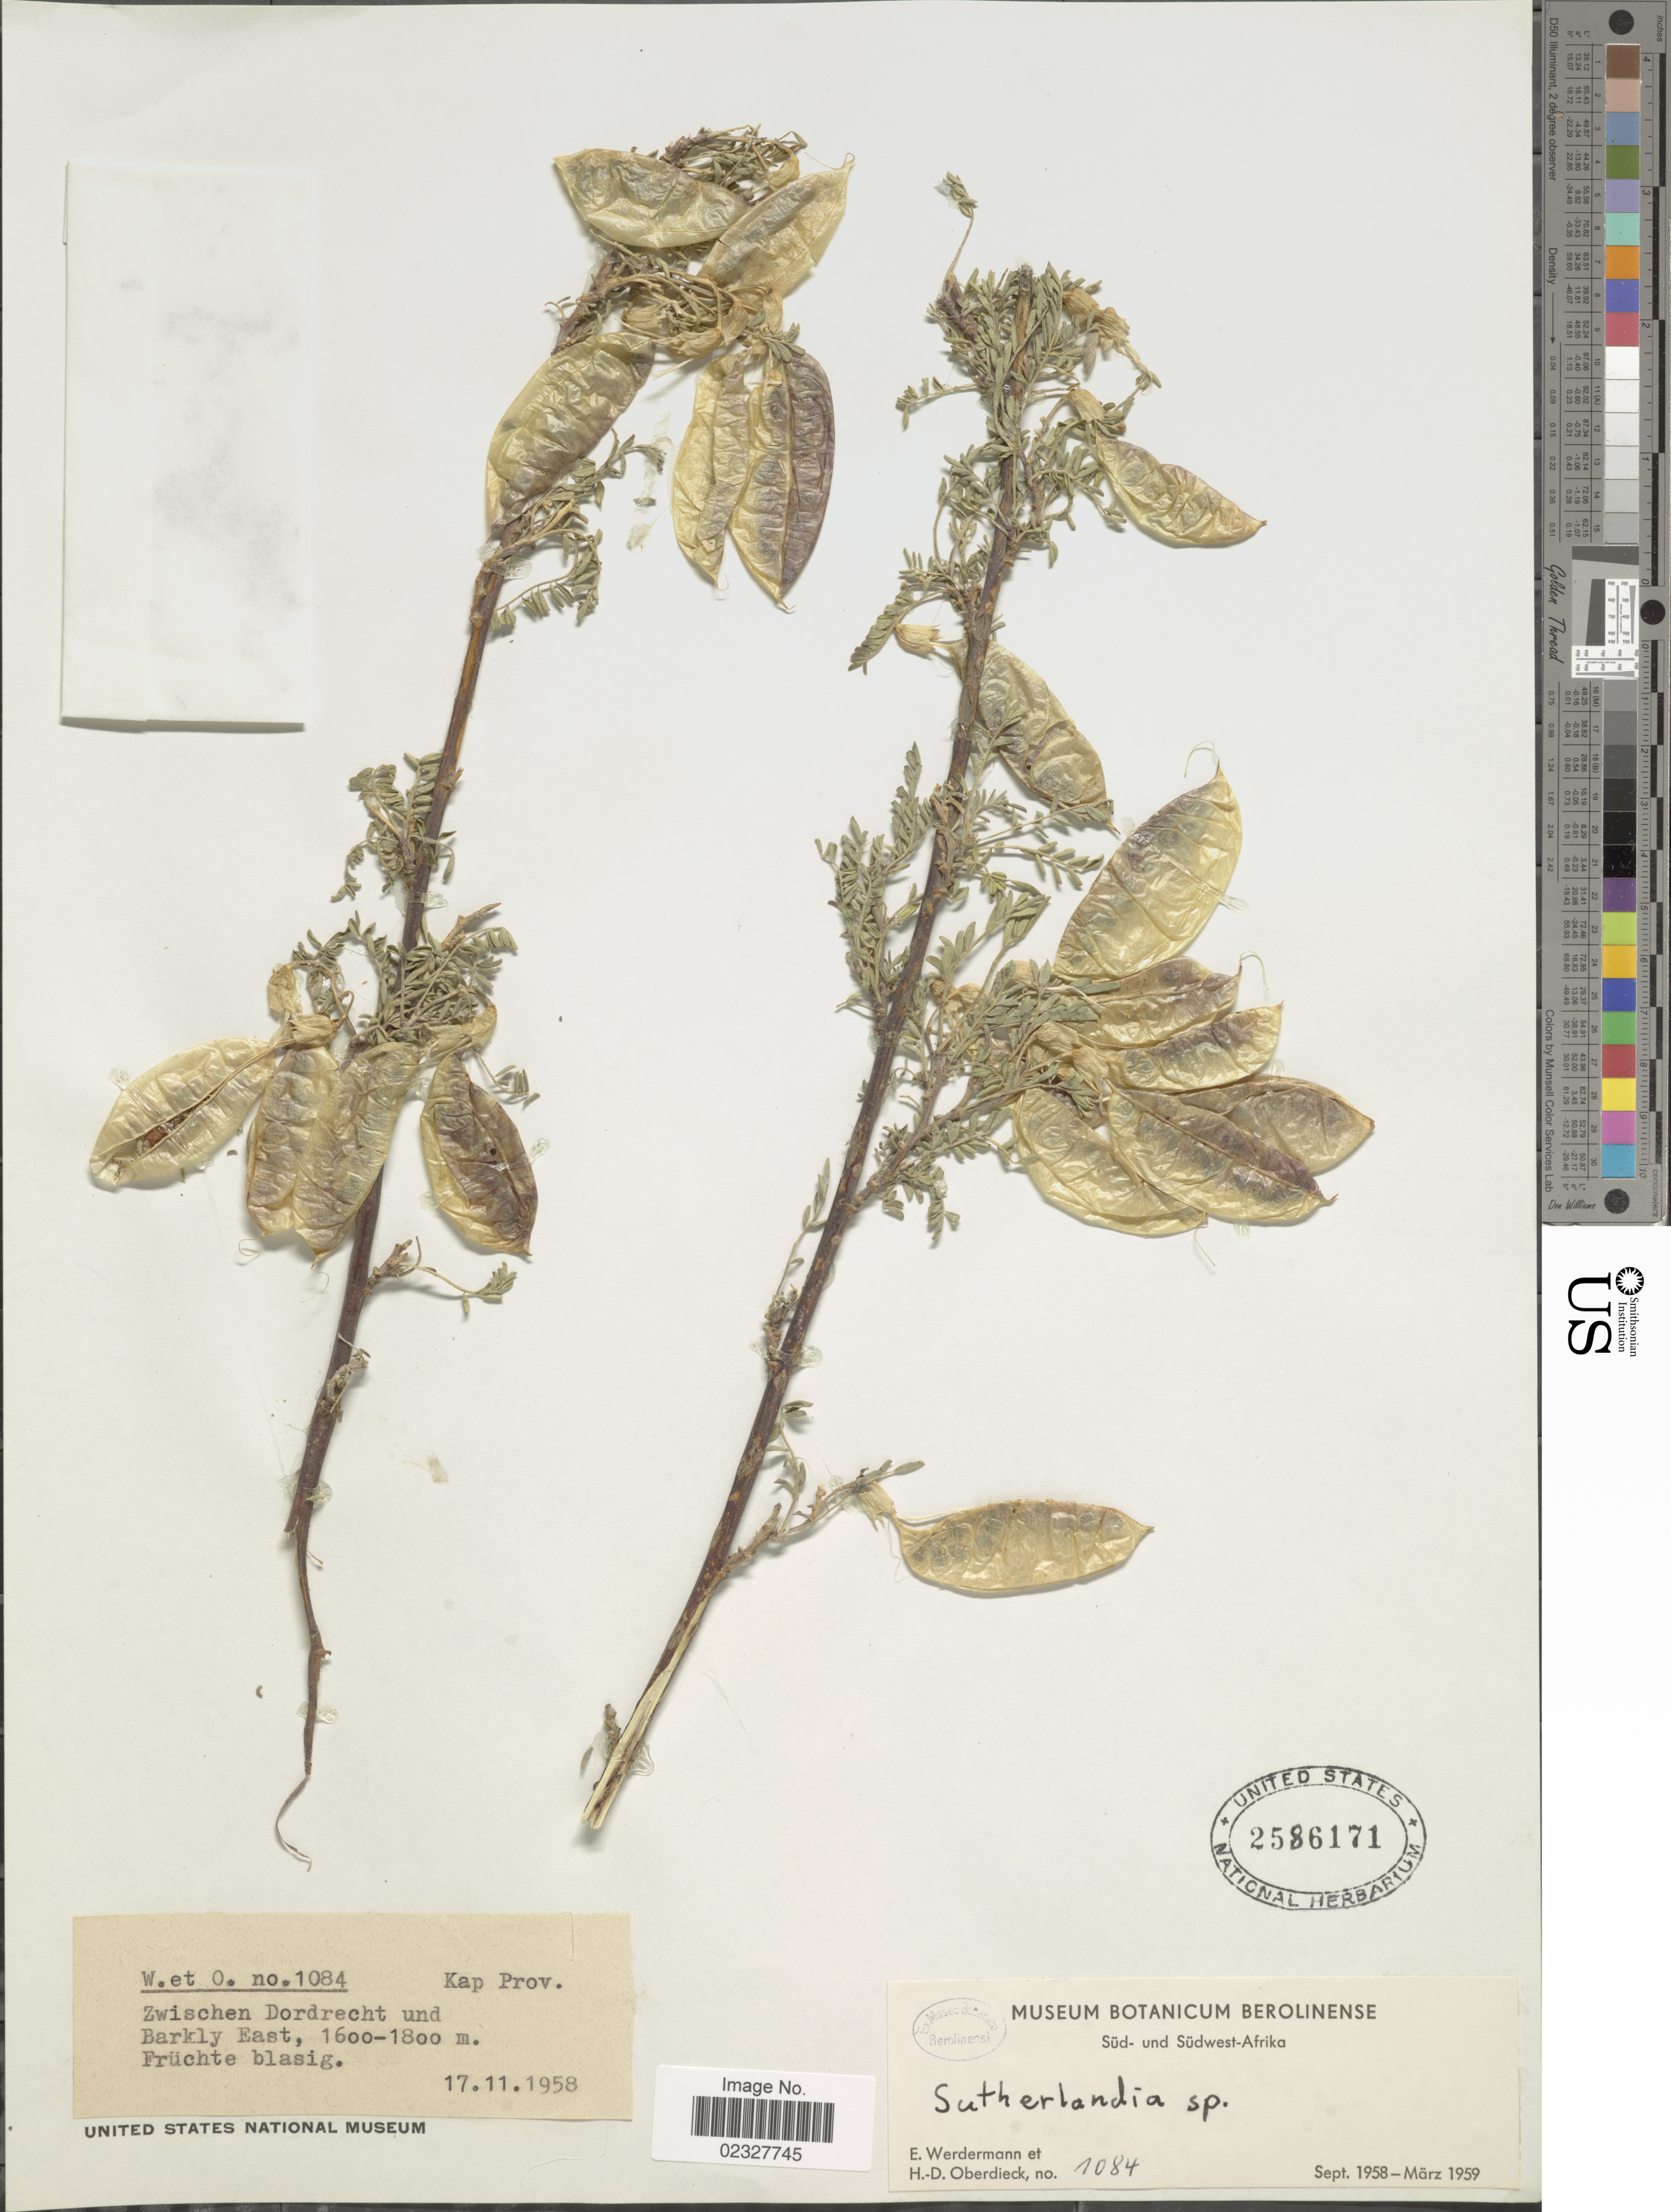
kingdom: Plantae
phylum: Tracheophyta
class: Magnoliopsida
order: Fabales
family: Fabaceae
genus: Sutherlandia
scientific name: Sutherlandia microphylla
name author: Burch. ex DC.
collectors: E. Werdermann & H. Oberdieck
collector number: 1084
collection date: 1958-11-17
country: South Africa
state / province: Eastern Cape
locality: Kap Prov. zwischen Dordrecht und Barkly East.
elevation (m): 1600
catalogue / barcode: US 2586171